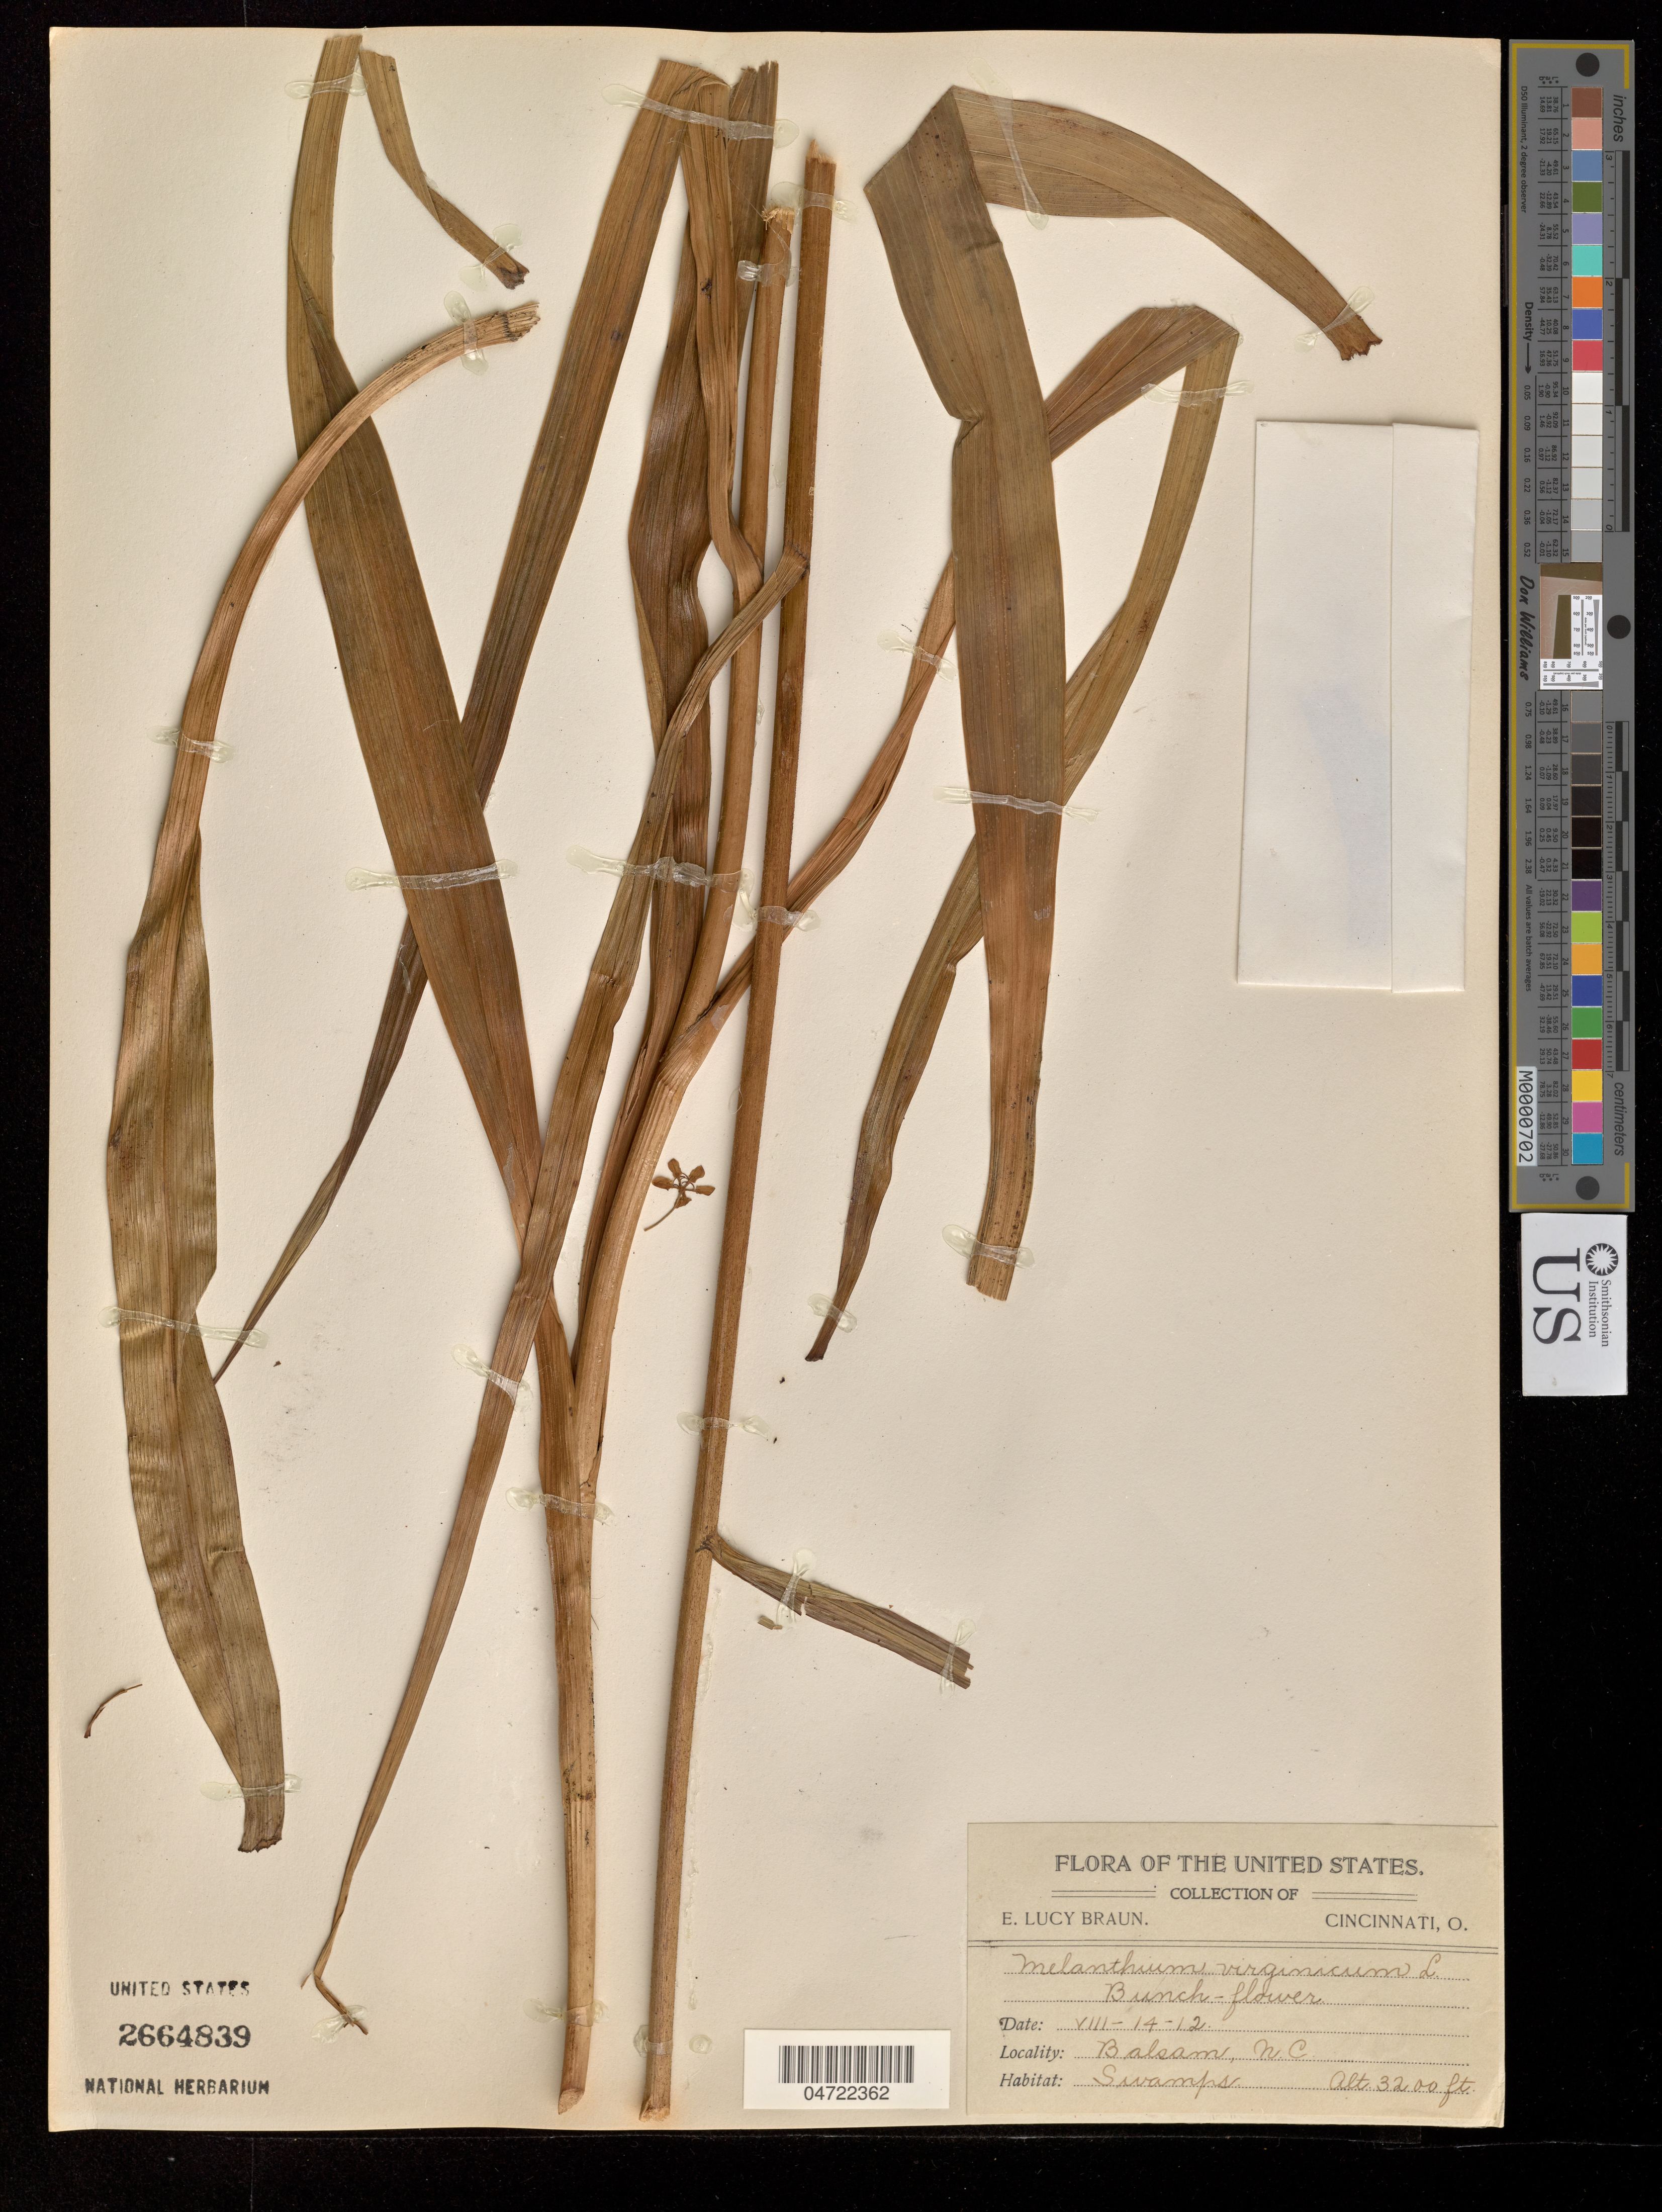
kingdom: Plantae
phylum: Tracheophyta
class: Liliopsida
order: Liliales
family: Melanthiaceae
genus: Melanthium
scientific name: Melanthium virginicum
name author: L.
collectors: E. L. Braun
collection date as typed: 14 Aug 1912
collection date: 1912-08-14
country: United States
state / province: North Carolina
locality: Balsam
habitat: Swamps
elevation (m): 1006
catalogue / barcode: US 2664839